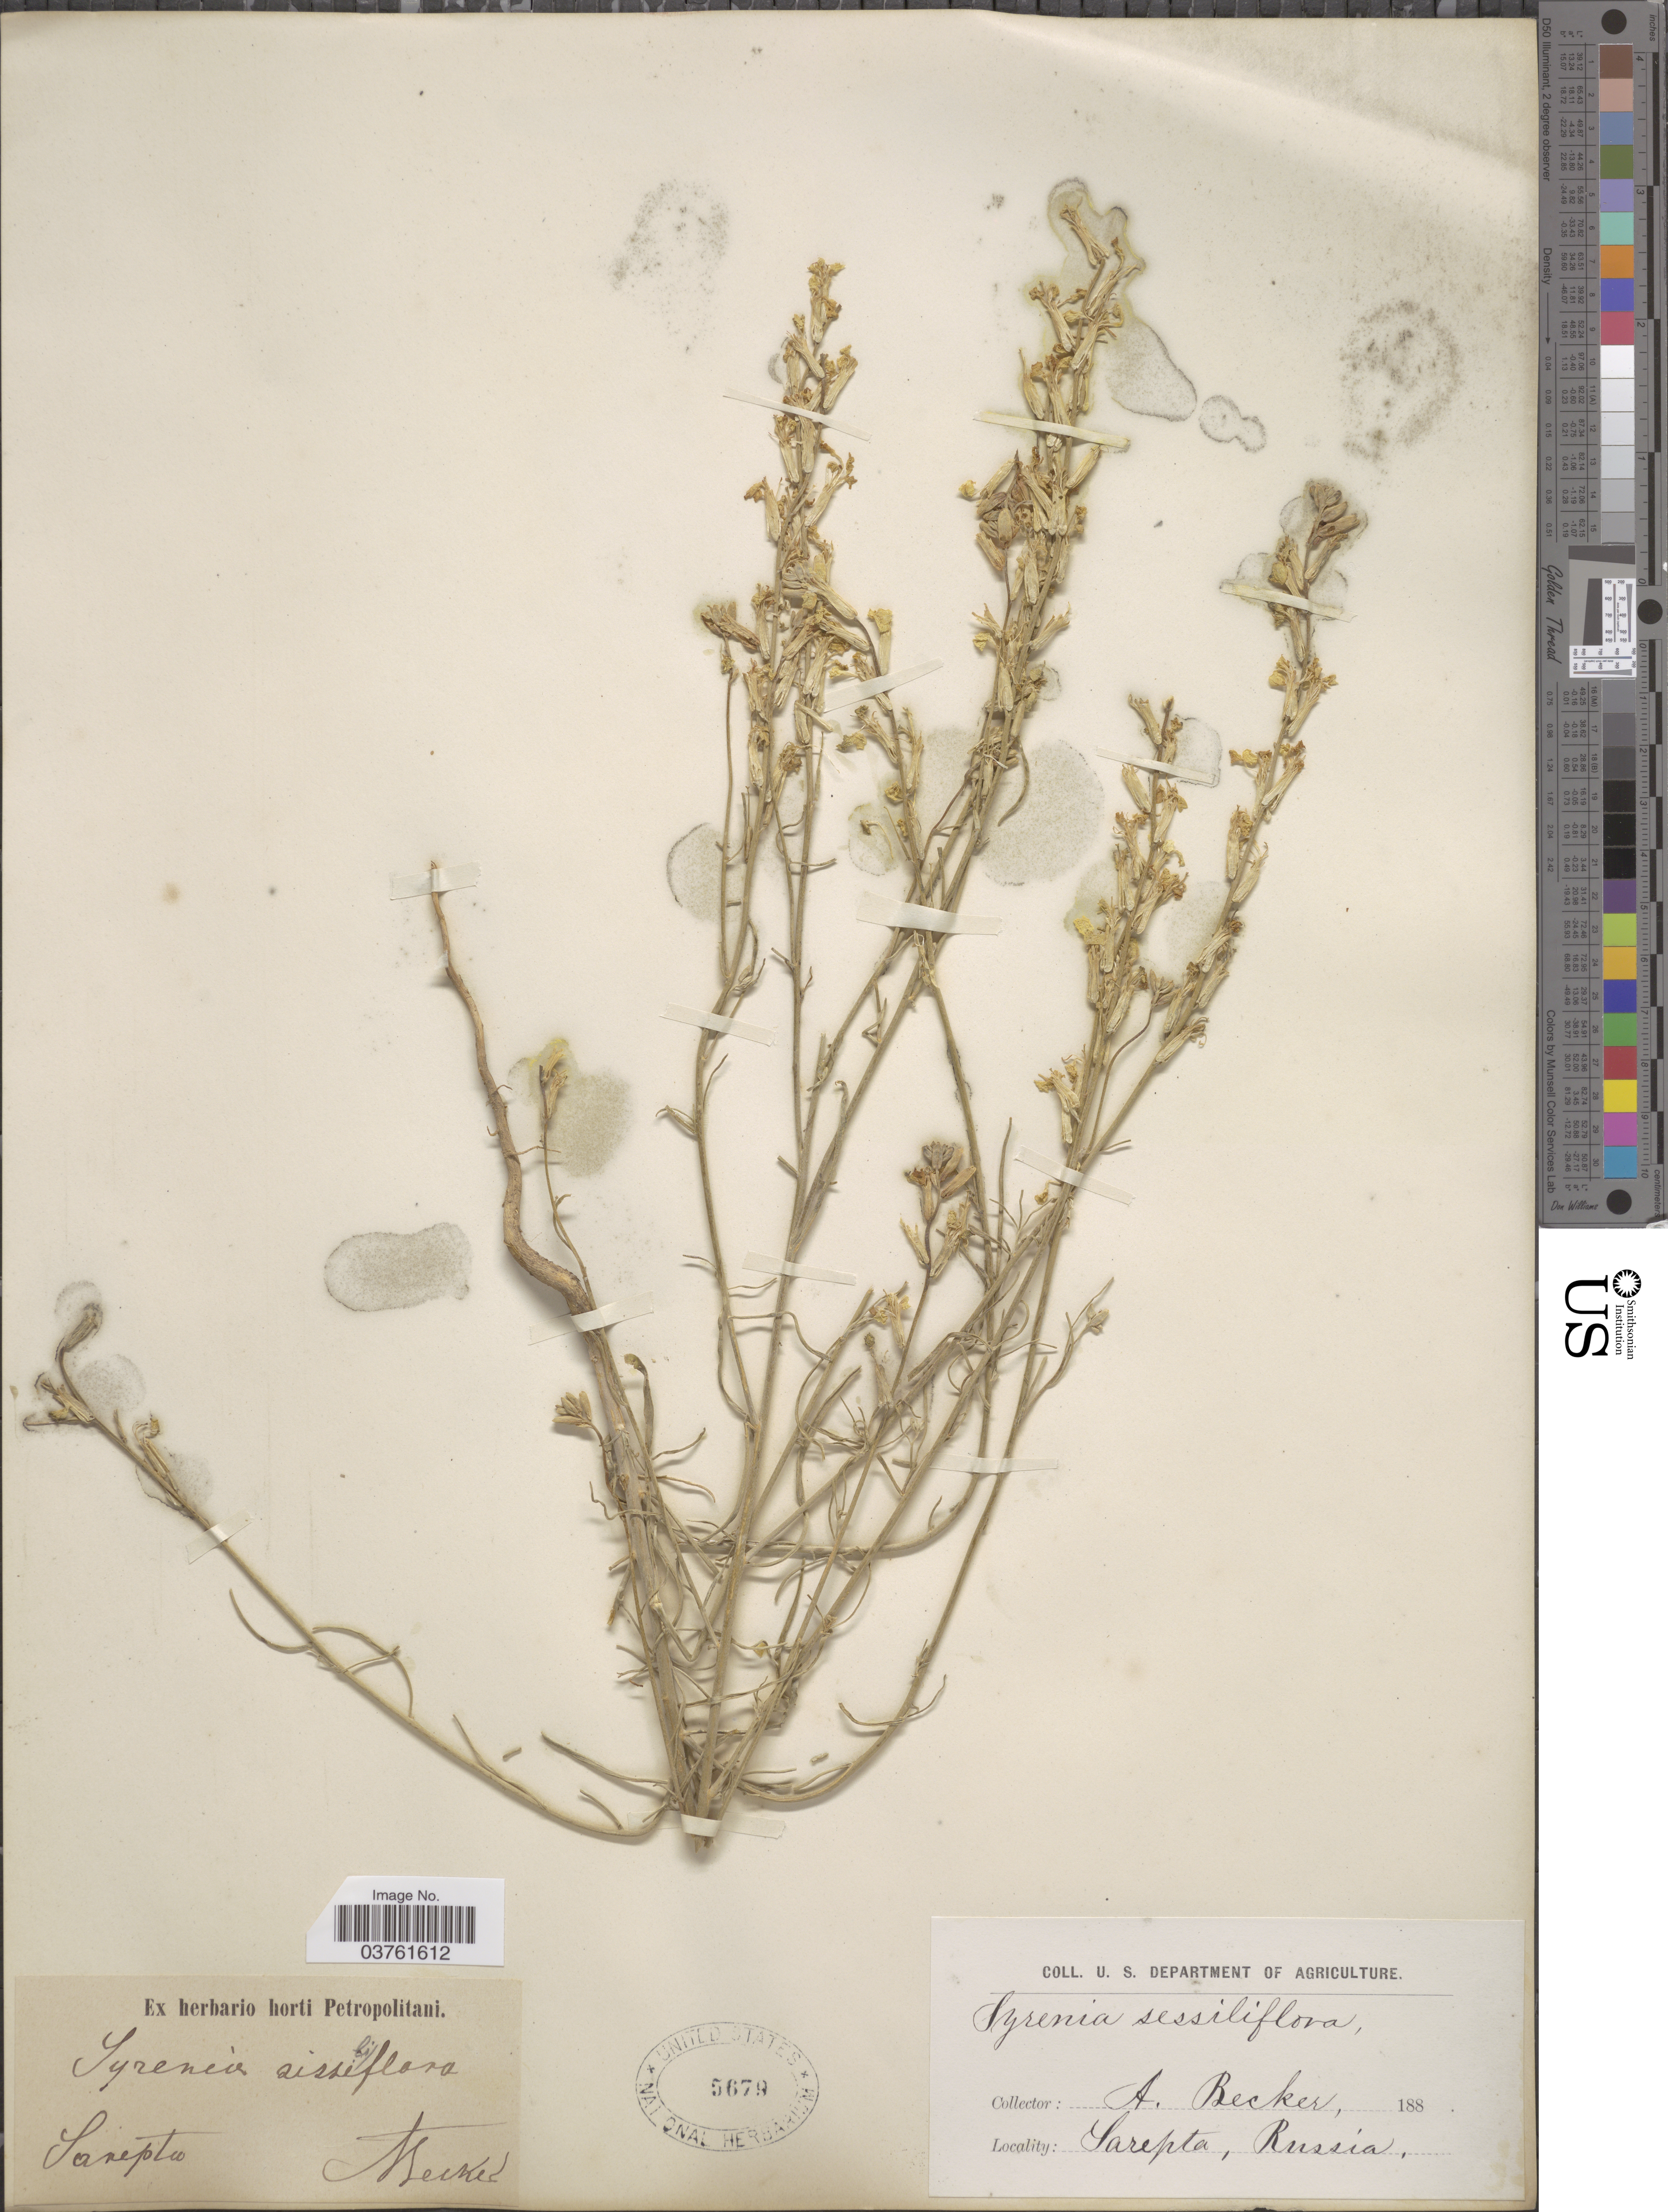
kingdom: Plantae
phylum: Tracheophyta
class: Magnoliopsida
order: Brassicales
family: Brassicaceae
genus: Syrenia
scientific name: Syrenia sessiliflora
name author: Ledeb.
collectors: A. Becker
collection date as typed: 188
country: Russian Federation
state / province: Volgograd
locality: Sarepta. Russia.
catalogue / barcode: US 5679